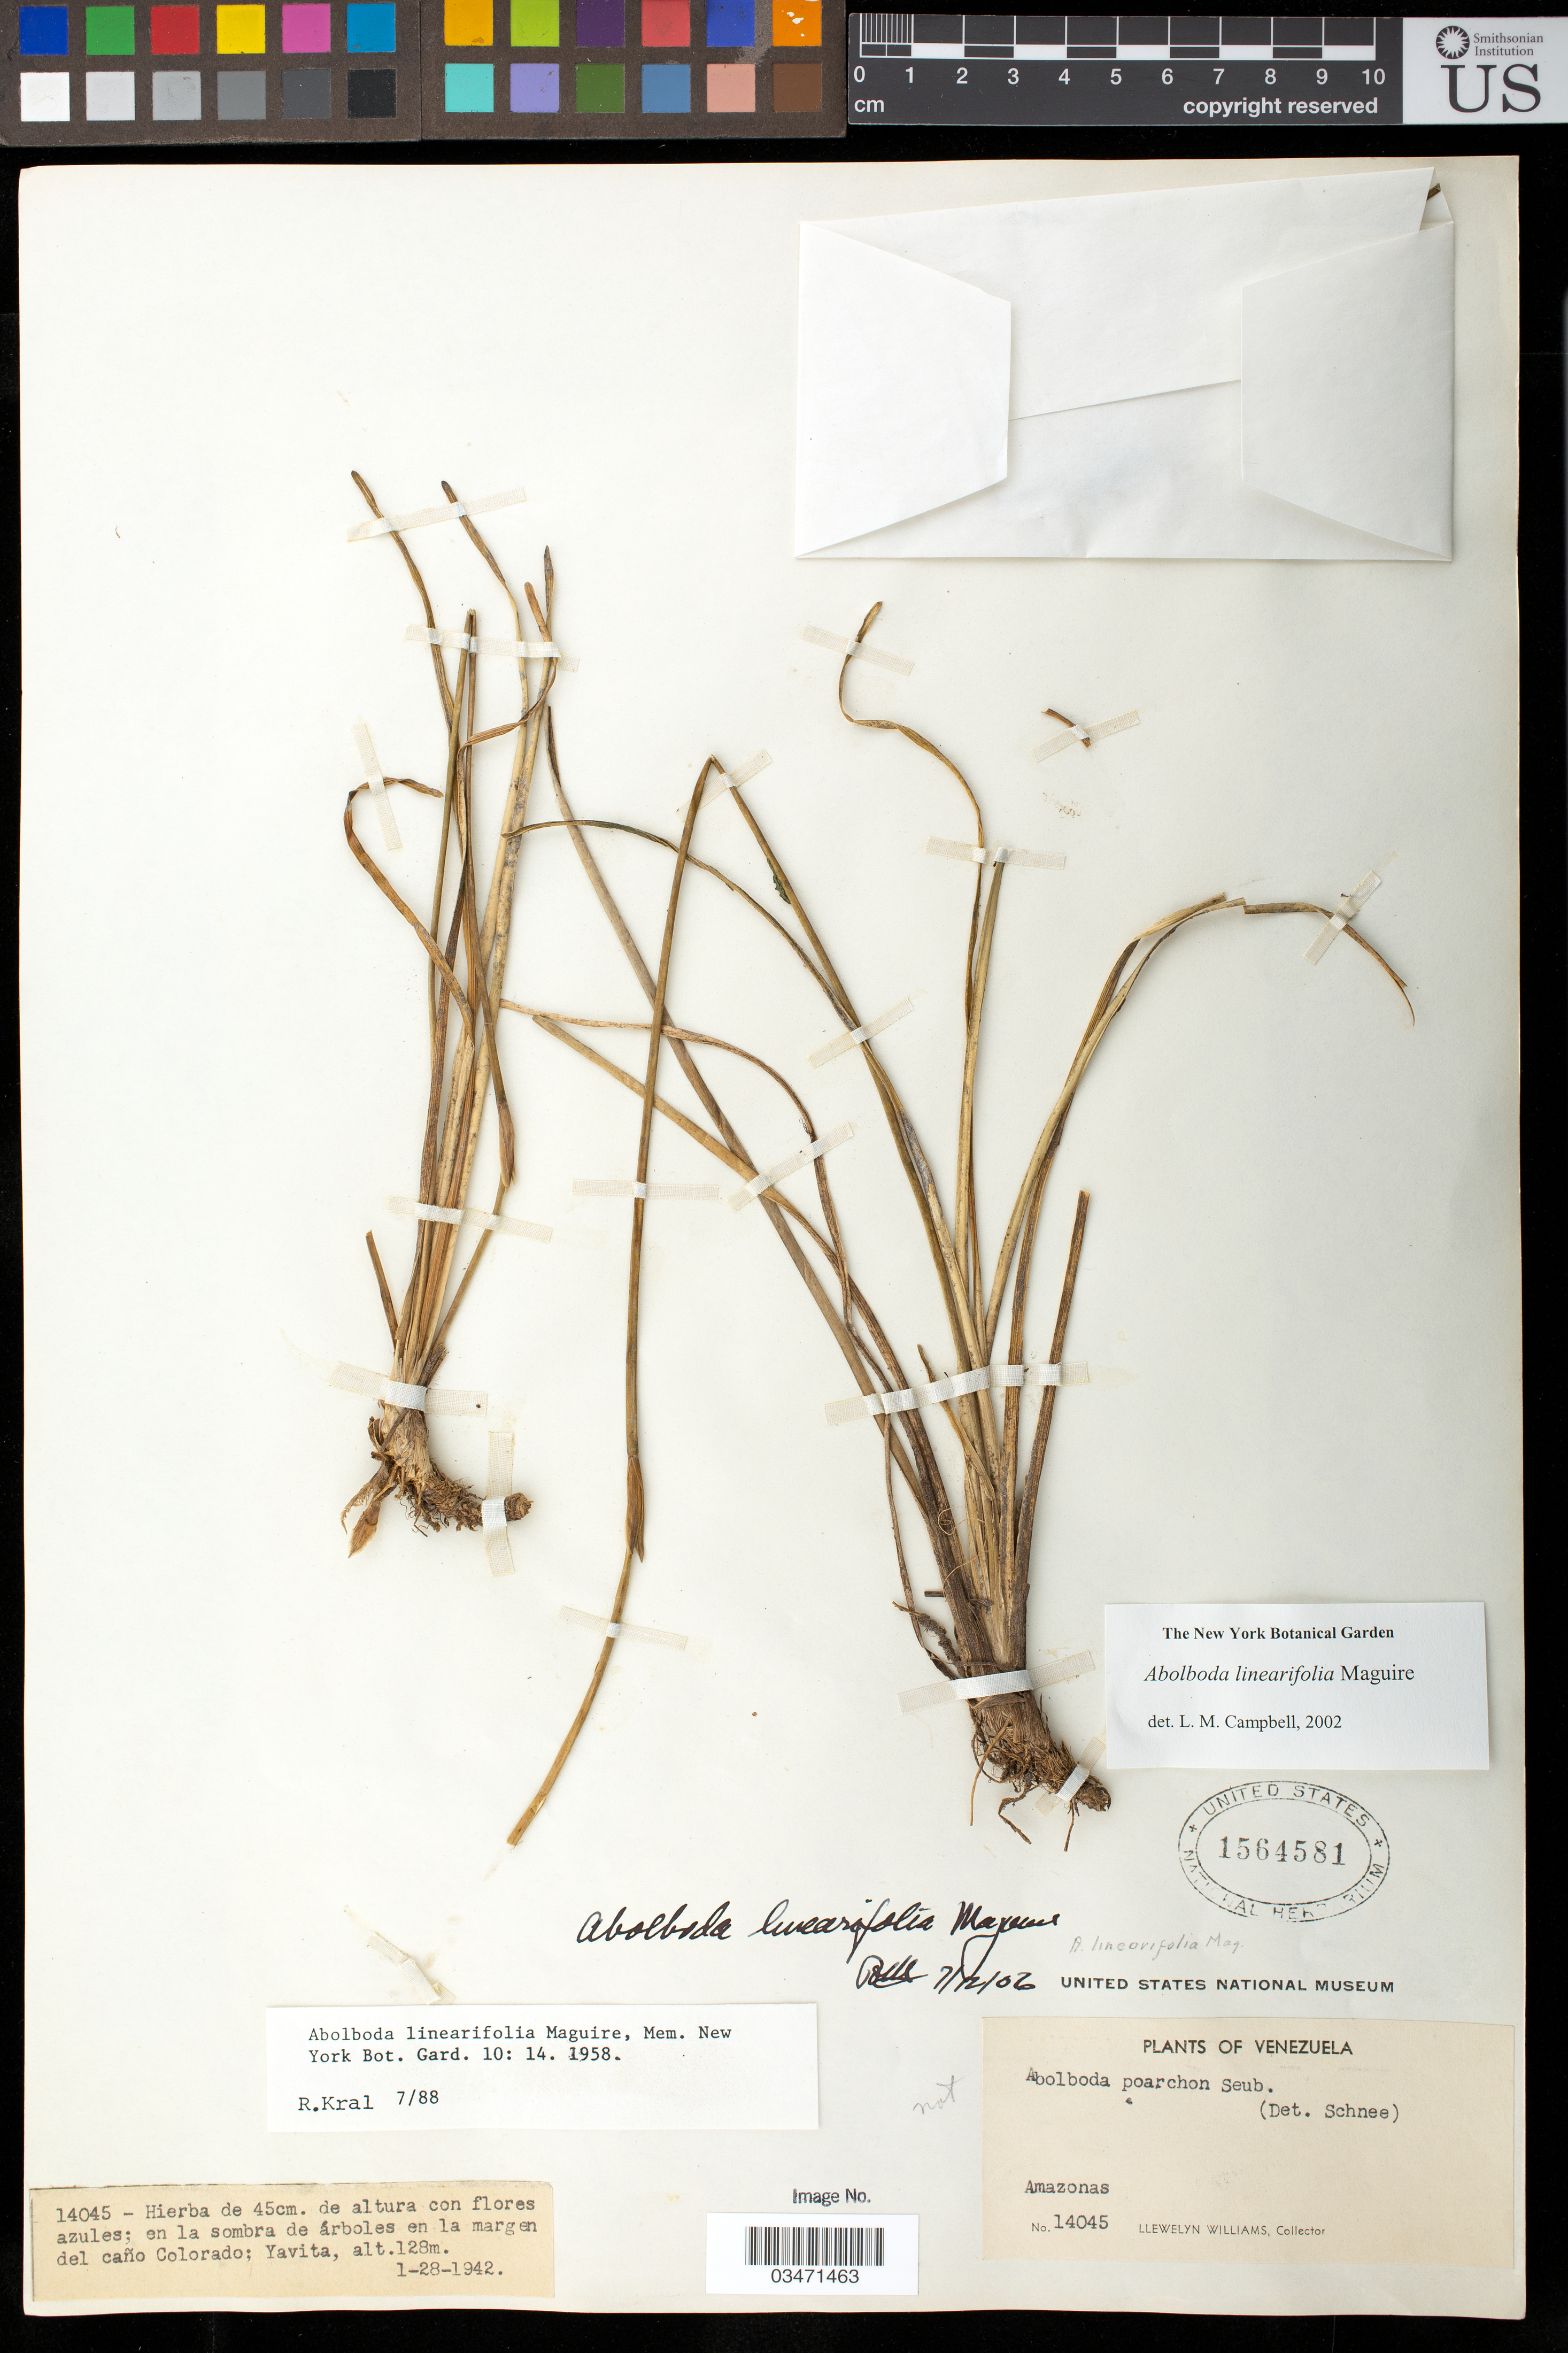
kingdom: Plantae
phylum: Tracheophyta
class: Liliopsida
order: Poales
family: Xyridaceae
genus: Abolboda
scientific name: Abolboda linearifolia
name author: Maguire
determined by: Campbell, L. M.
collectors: L. Williams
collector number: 14045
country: Venezuela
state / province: Amazonas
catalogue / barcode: US 1564581